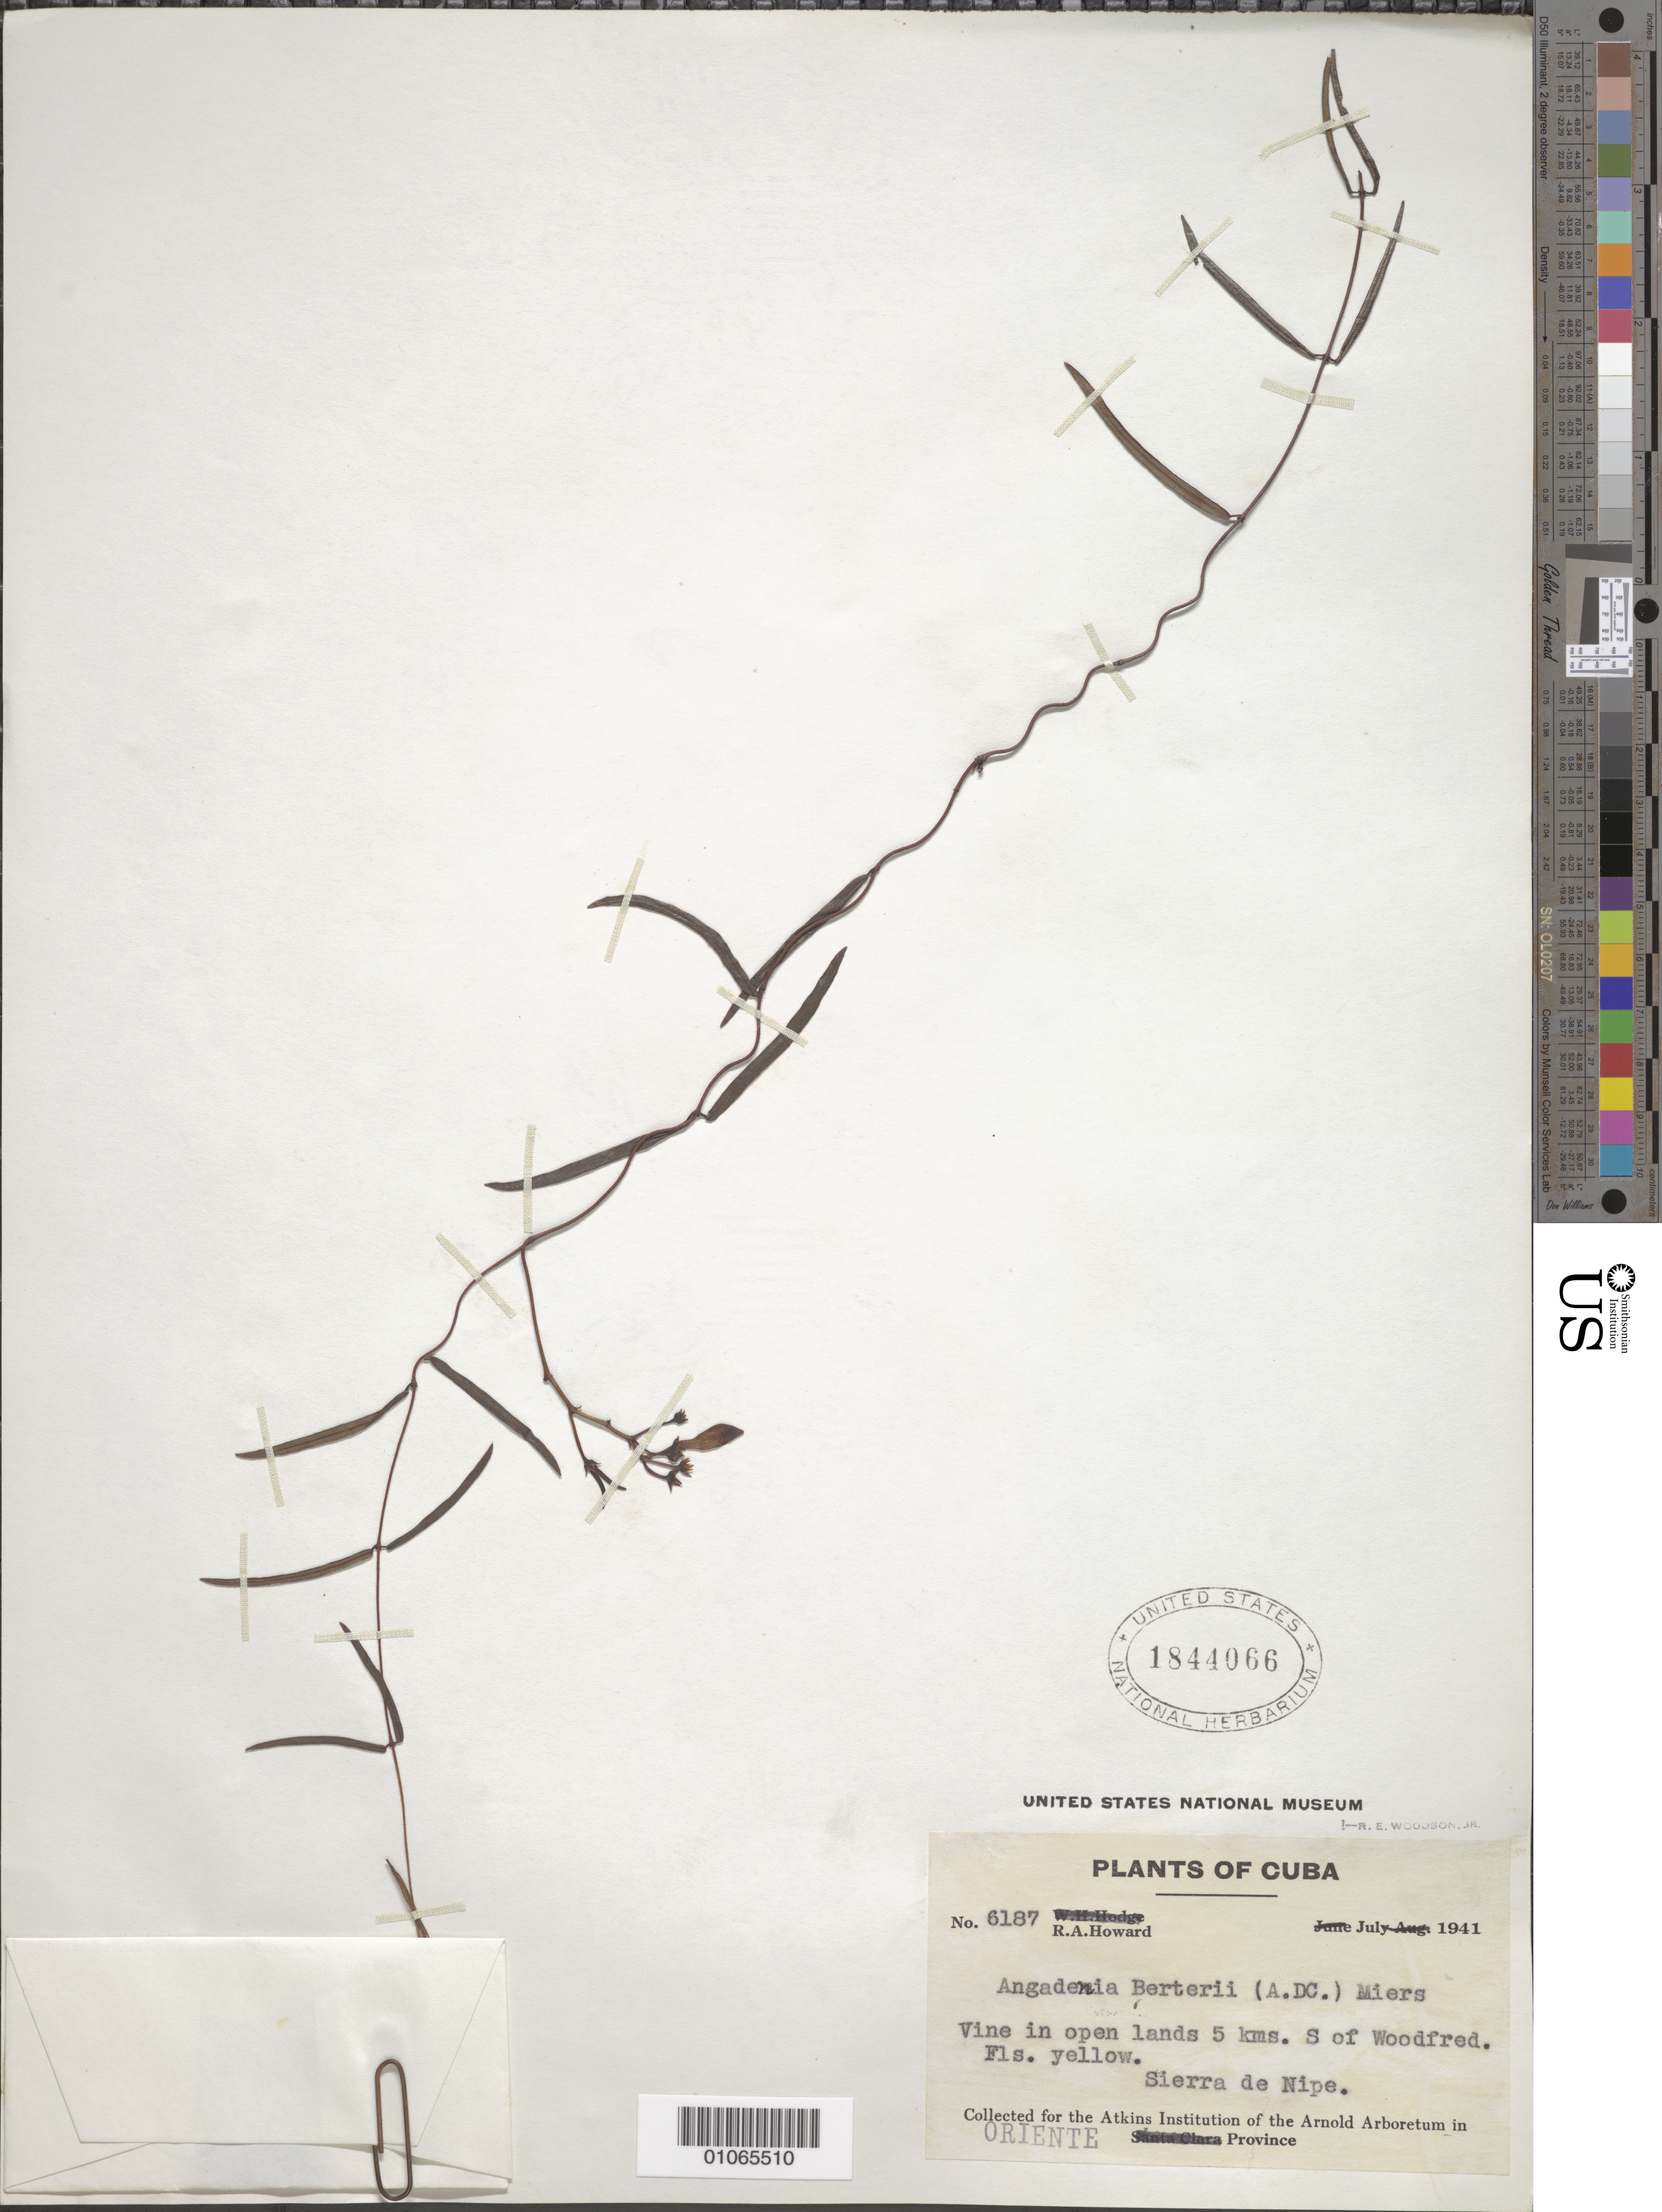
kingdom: Plantae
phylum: Tracheophyta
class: Magnoliopsida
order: Gentianales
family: Apocynaceae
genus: Angadenia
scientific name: Angadenia berteroi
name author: (A. DC.) Miers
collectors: R. A. Howard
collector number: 6187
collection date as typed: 10 Jul 1941 to 31 Jul 1941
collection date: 1941-07-10/1941-07-31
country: Cuba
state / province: Holguín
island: Cuba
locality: In open lands 5 kms south of Woodred Sierra de Nipe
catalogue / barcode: US 1844066